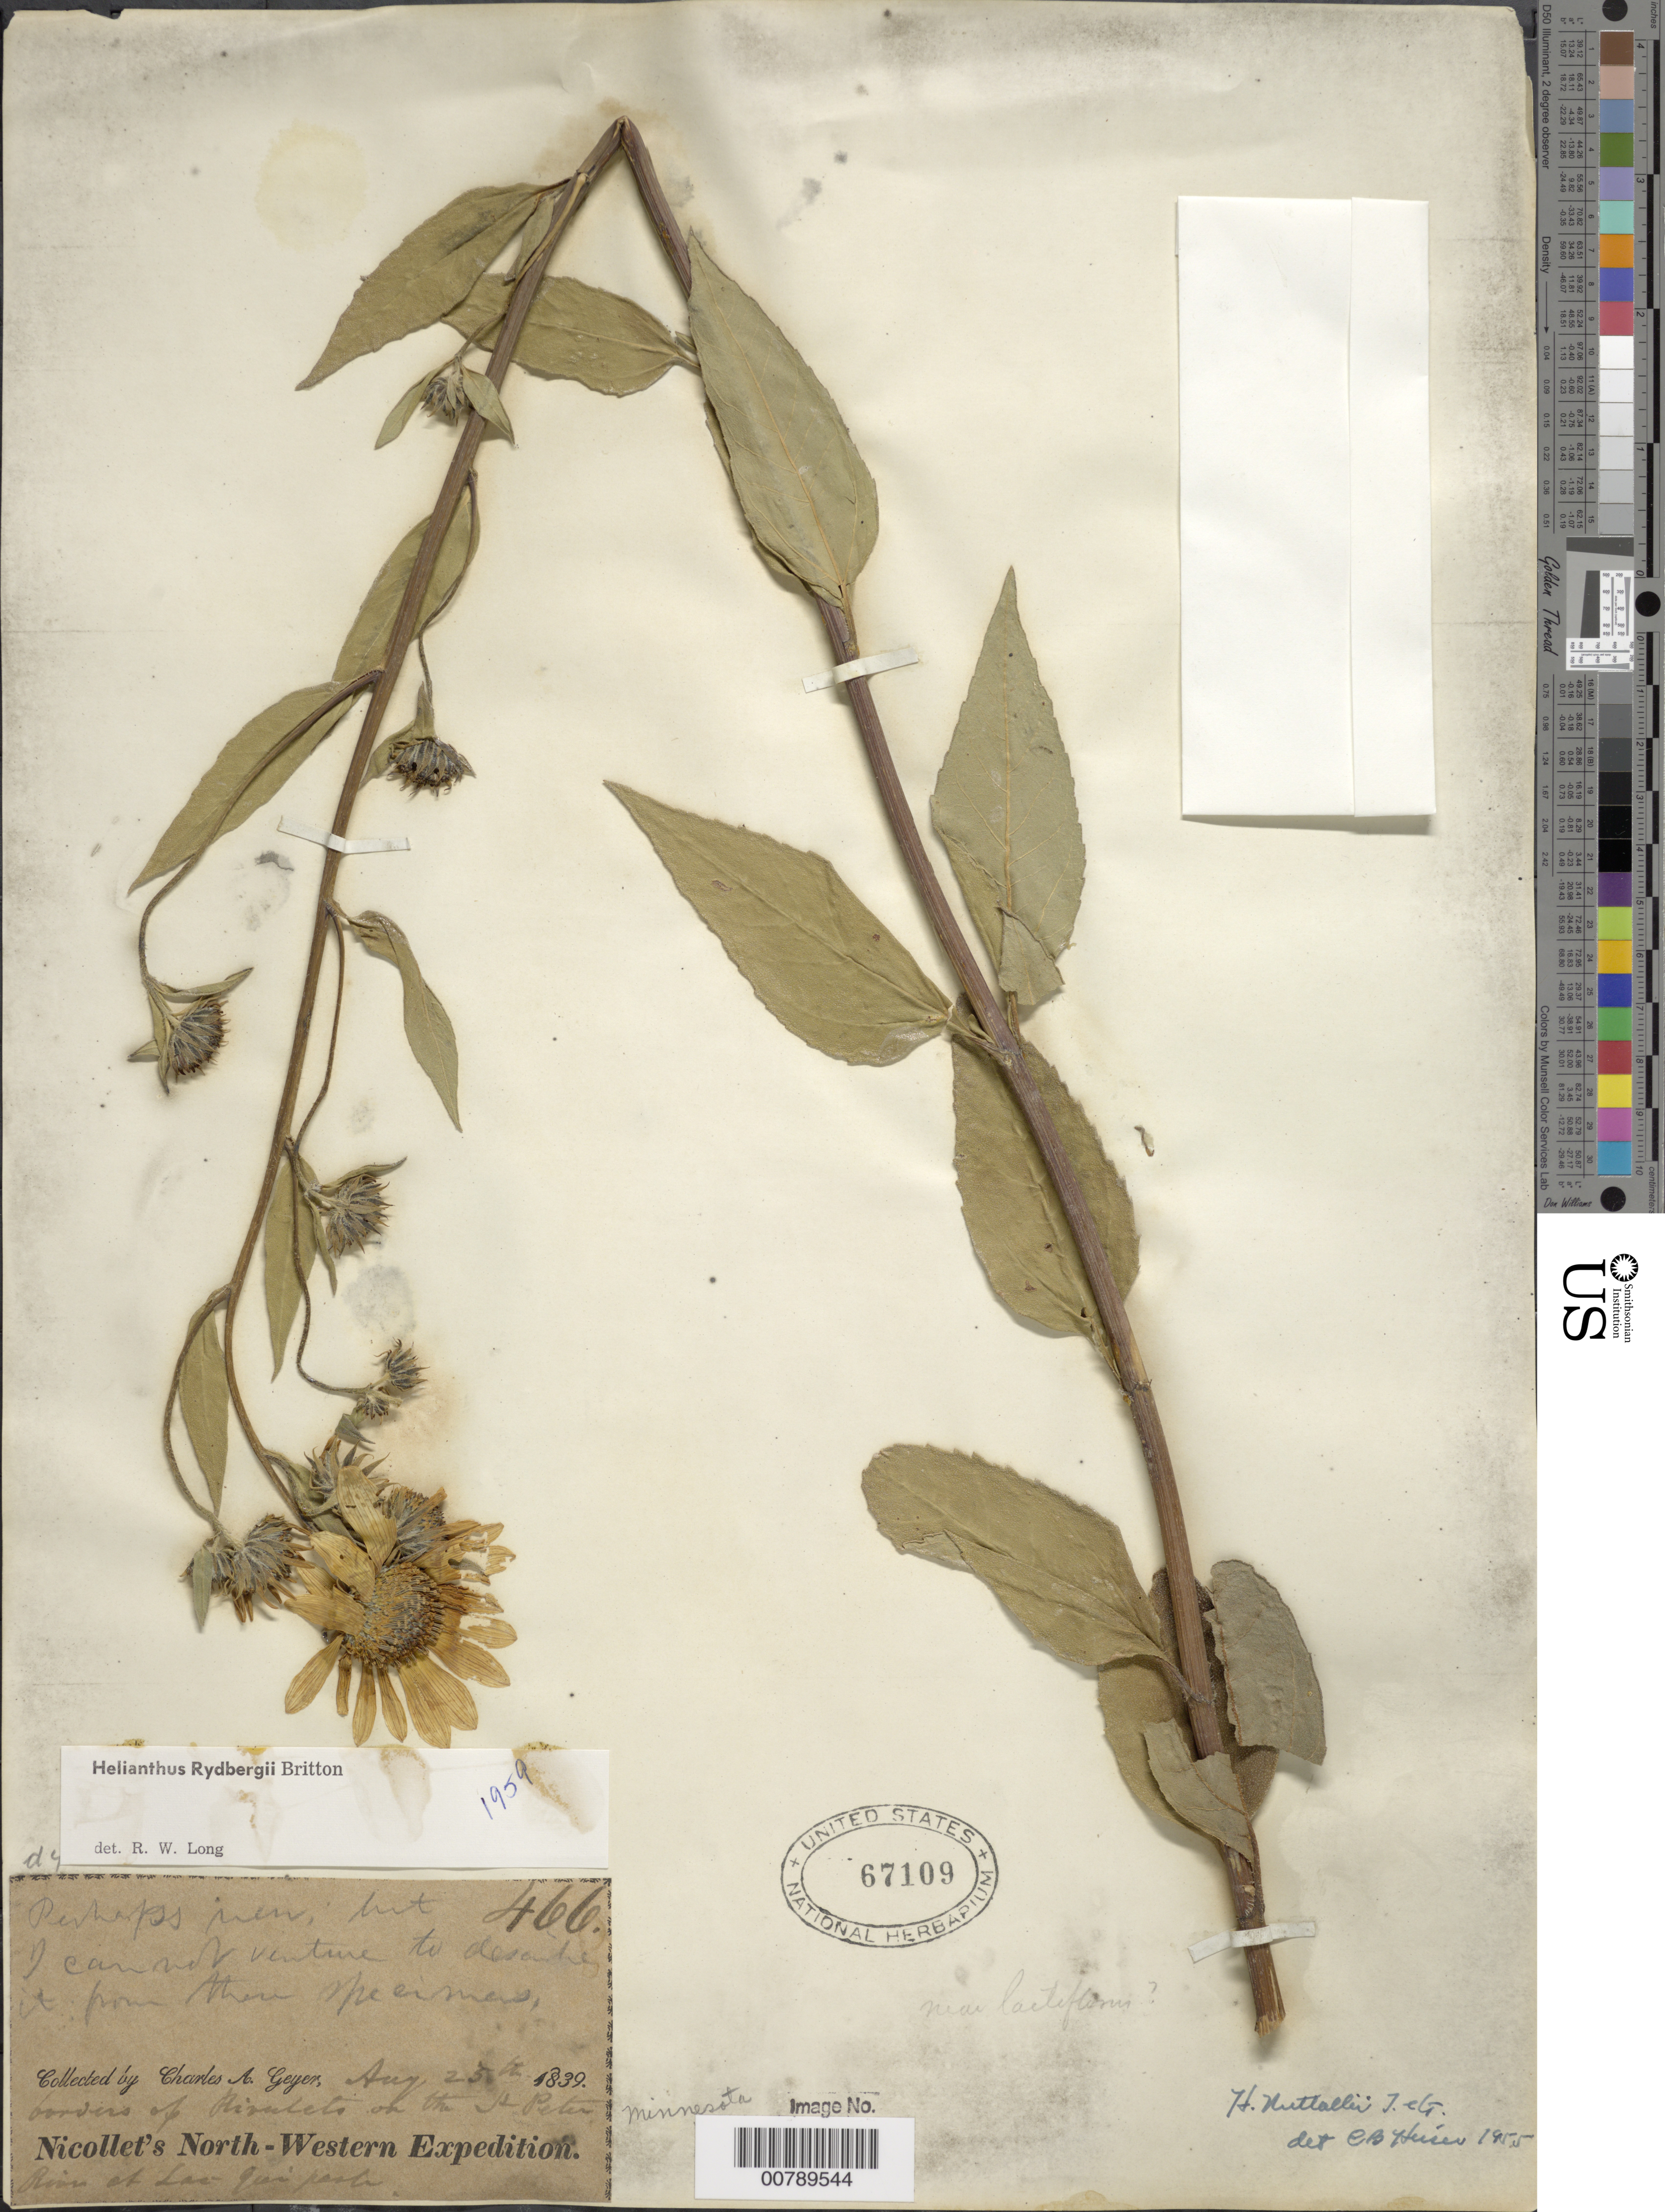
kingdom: Plantae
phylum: Tracheophyta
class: Magnoliopsida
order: Asterales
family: Asteraceae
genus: Helianthus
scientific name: Helianthus rydbergi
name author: Britton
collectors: C. A. Geyer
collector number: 466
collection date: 1839-08-25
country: United States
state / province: Minnesota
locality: Borders of Rivulets on the St. Peter River at Lac qui Parle. Minnesota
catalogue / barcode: US 67109